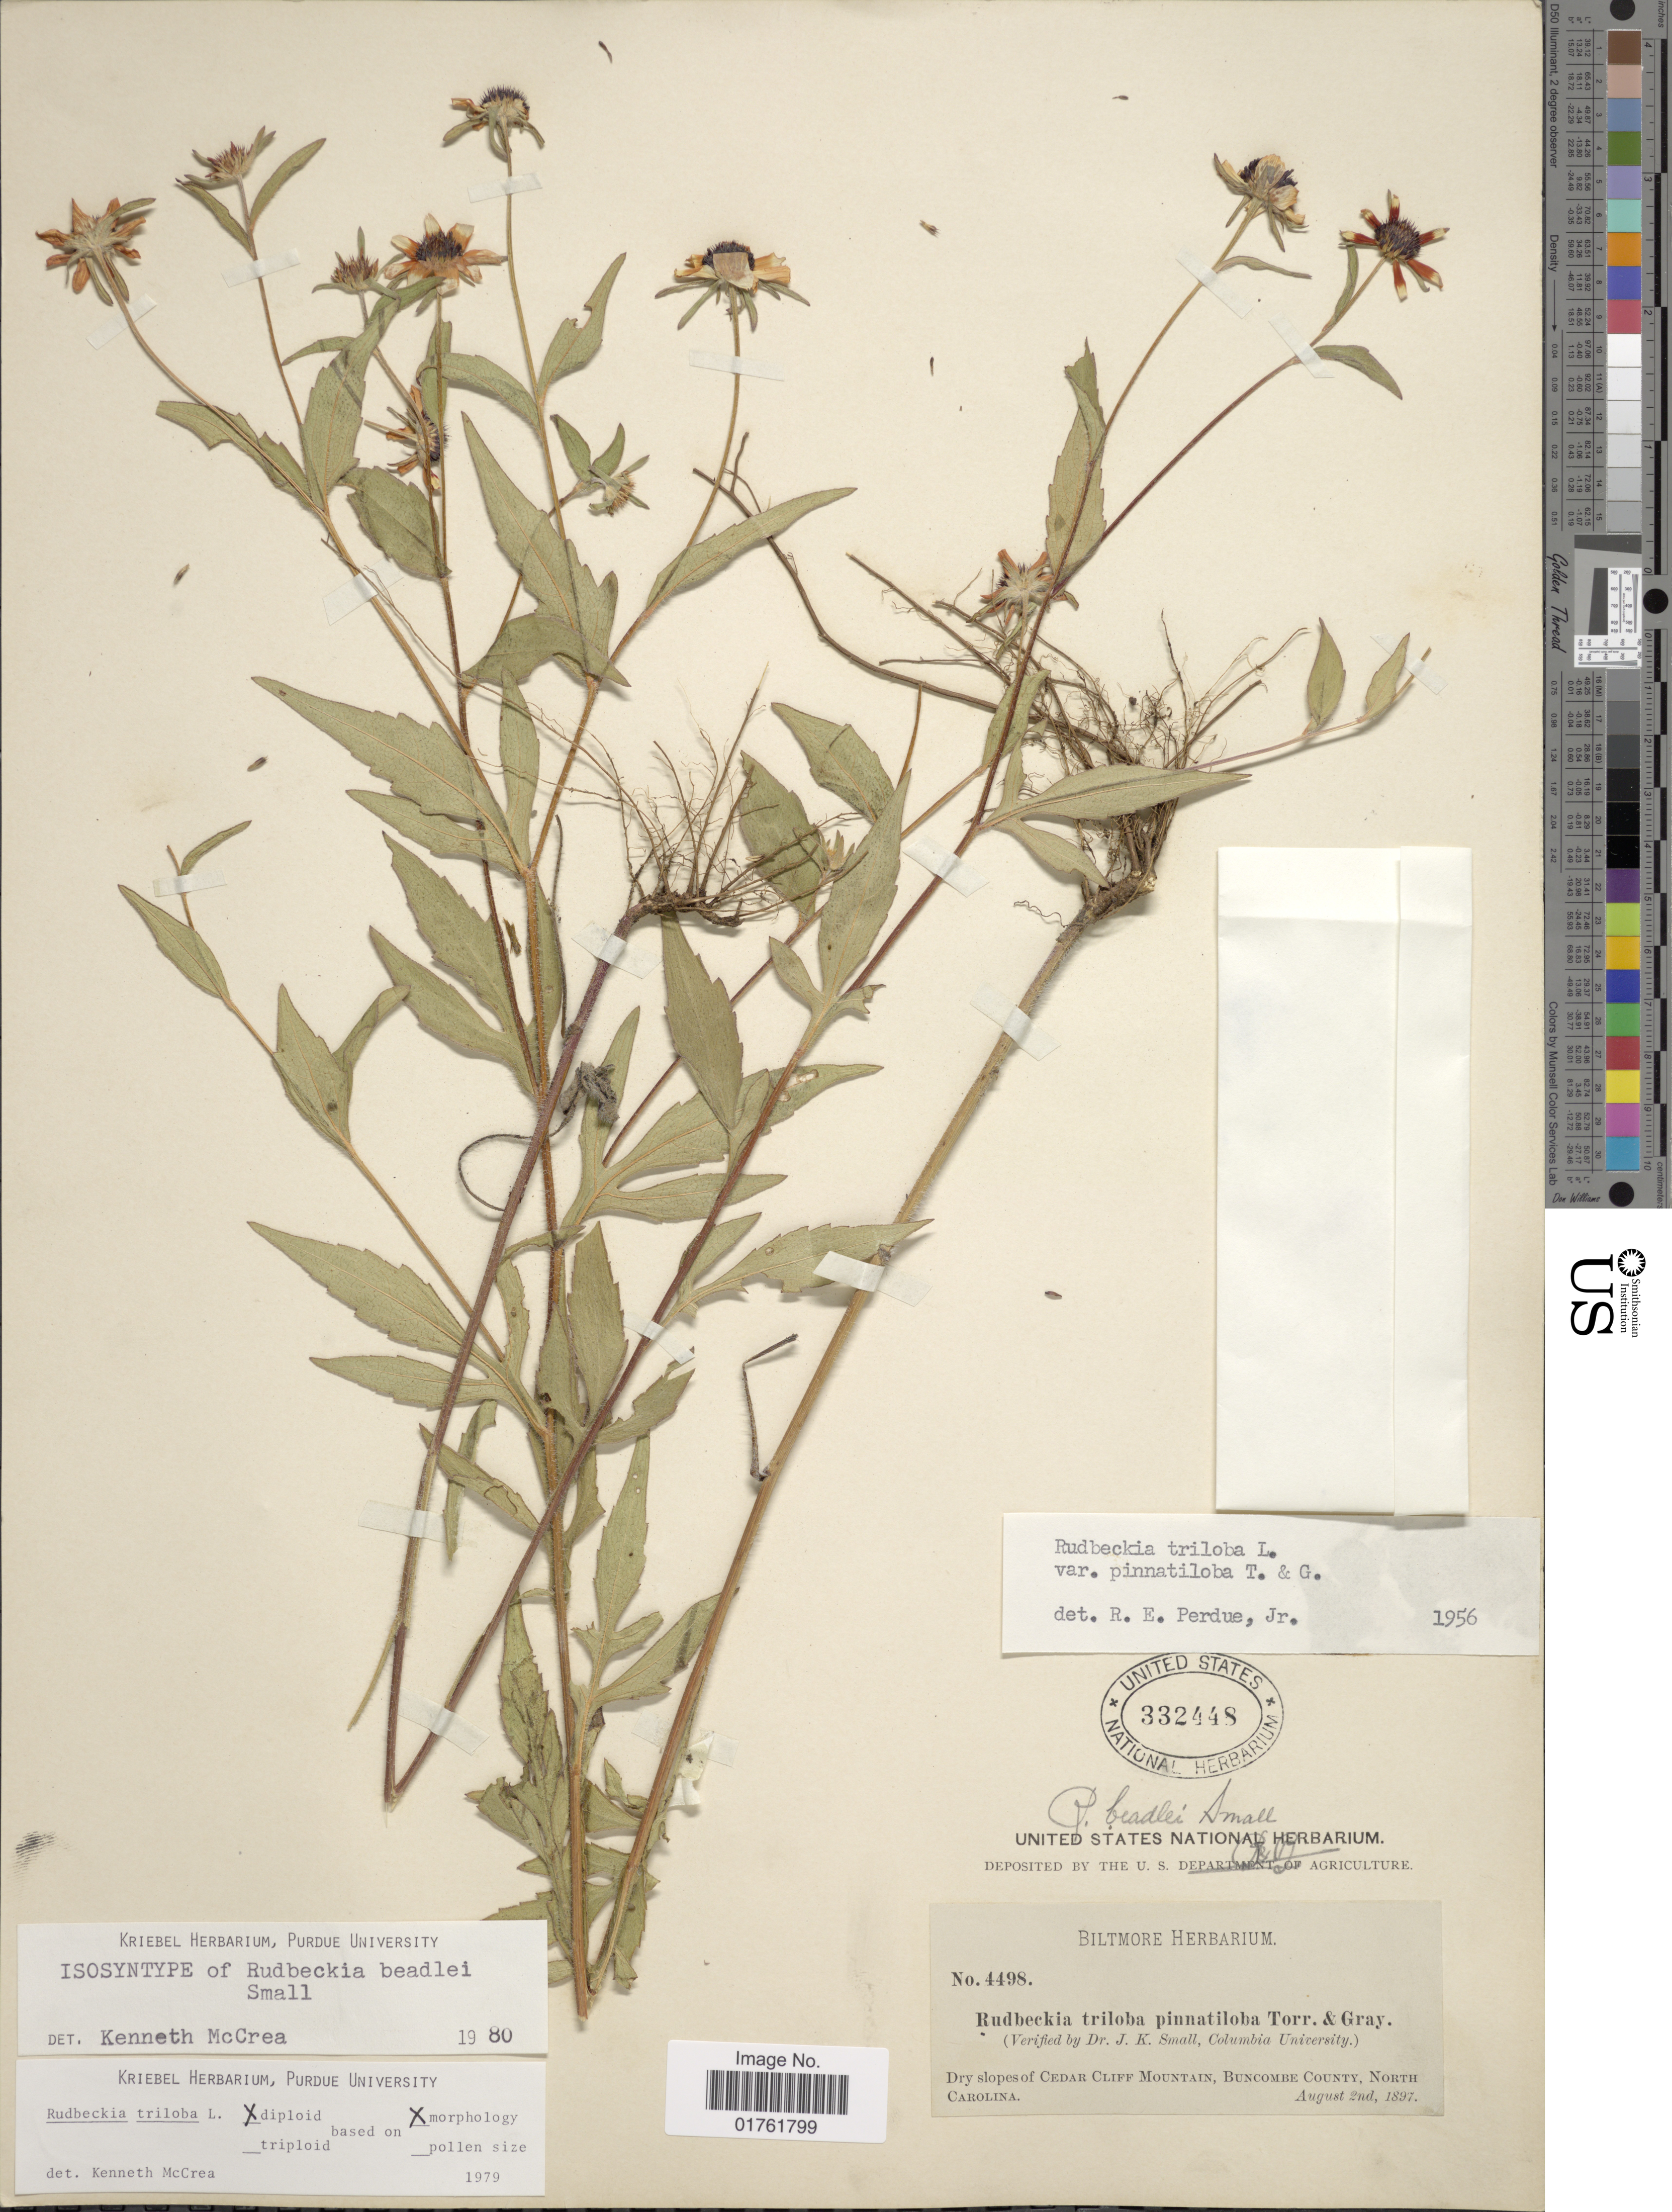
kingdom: Plantae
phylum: Tracheophyta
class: Magnoliopsida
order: Asterales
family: Asteraceae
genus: Rudbeckia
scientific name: Rudbeckia triloba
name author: L.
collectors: ex herb. Biltmore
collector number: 4498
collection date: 1897-08-02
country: United States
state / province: North Carolina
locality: Dry slopes of Cedar Cliff Mountain, Buncombe County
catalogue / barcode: US 332448